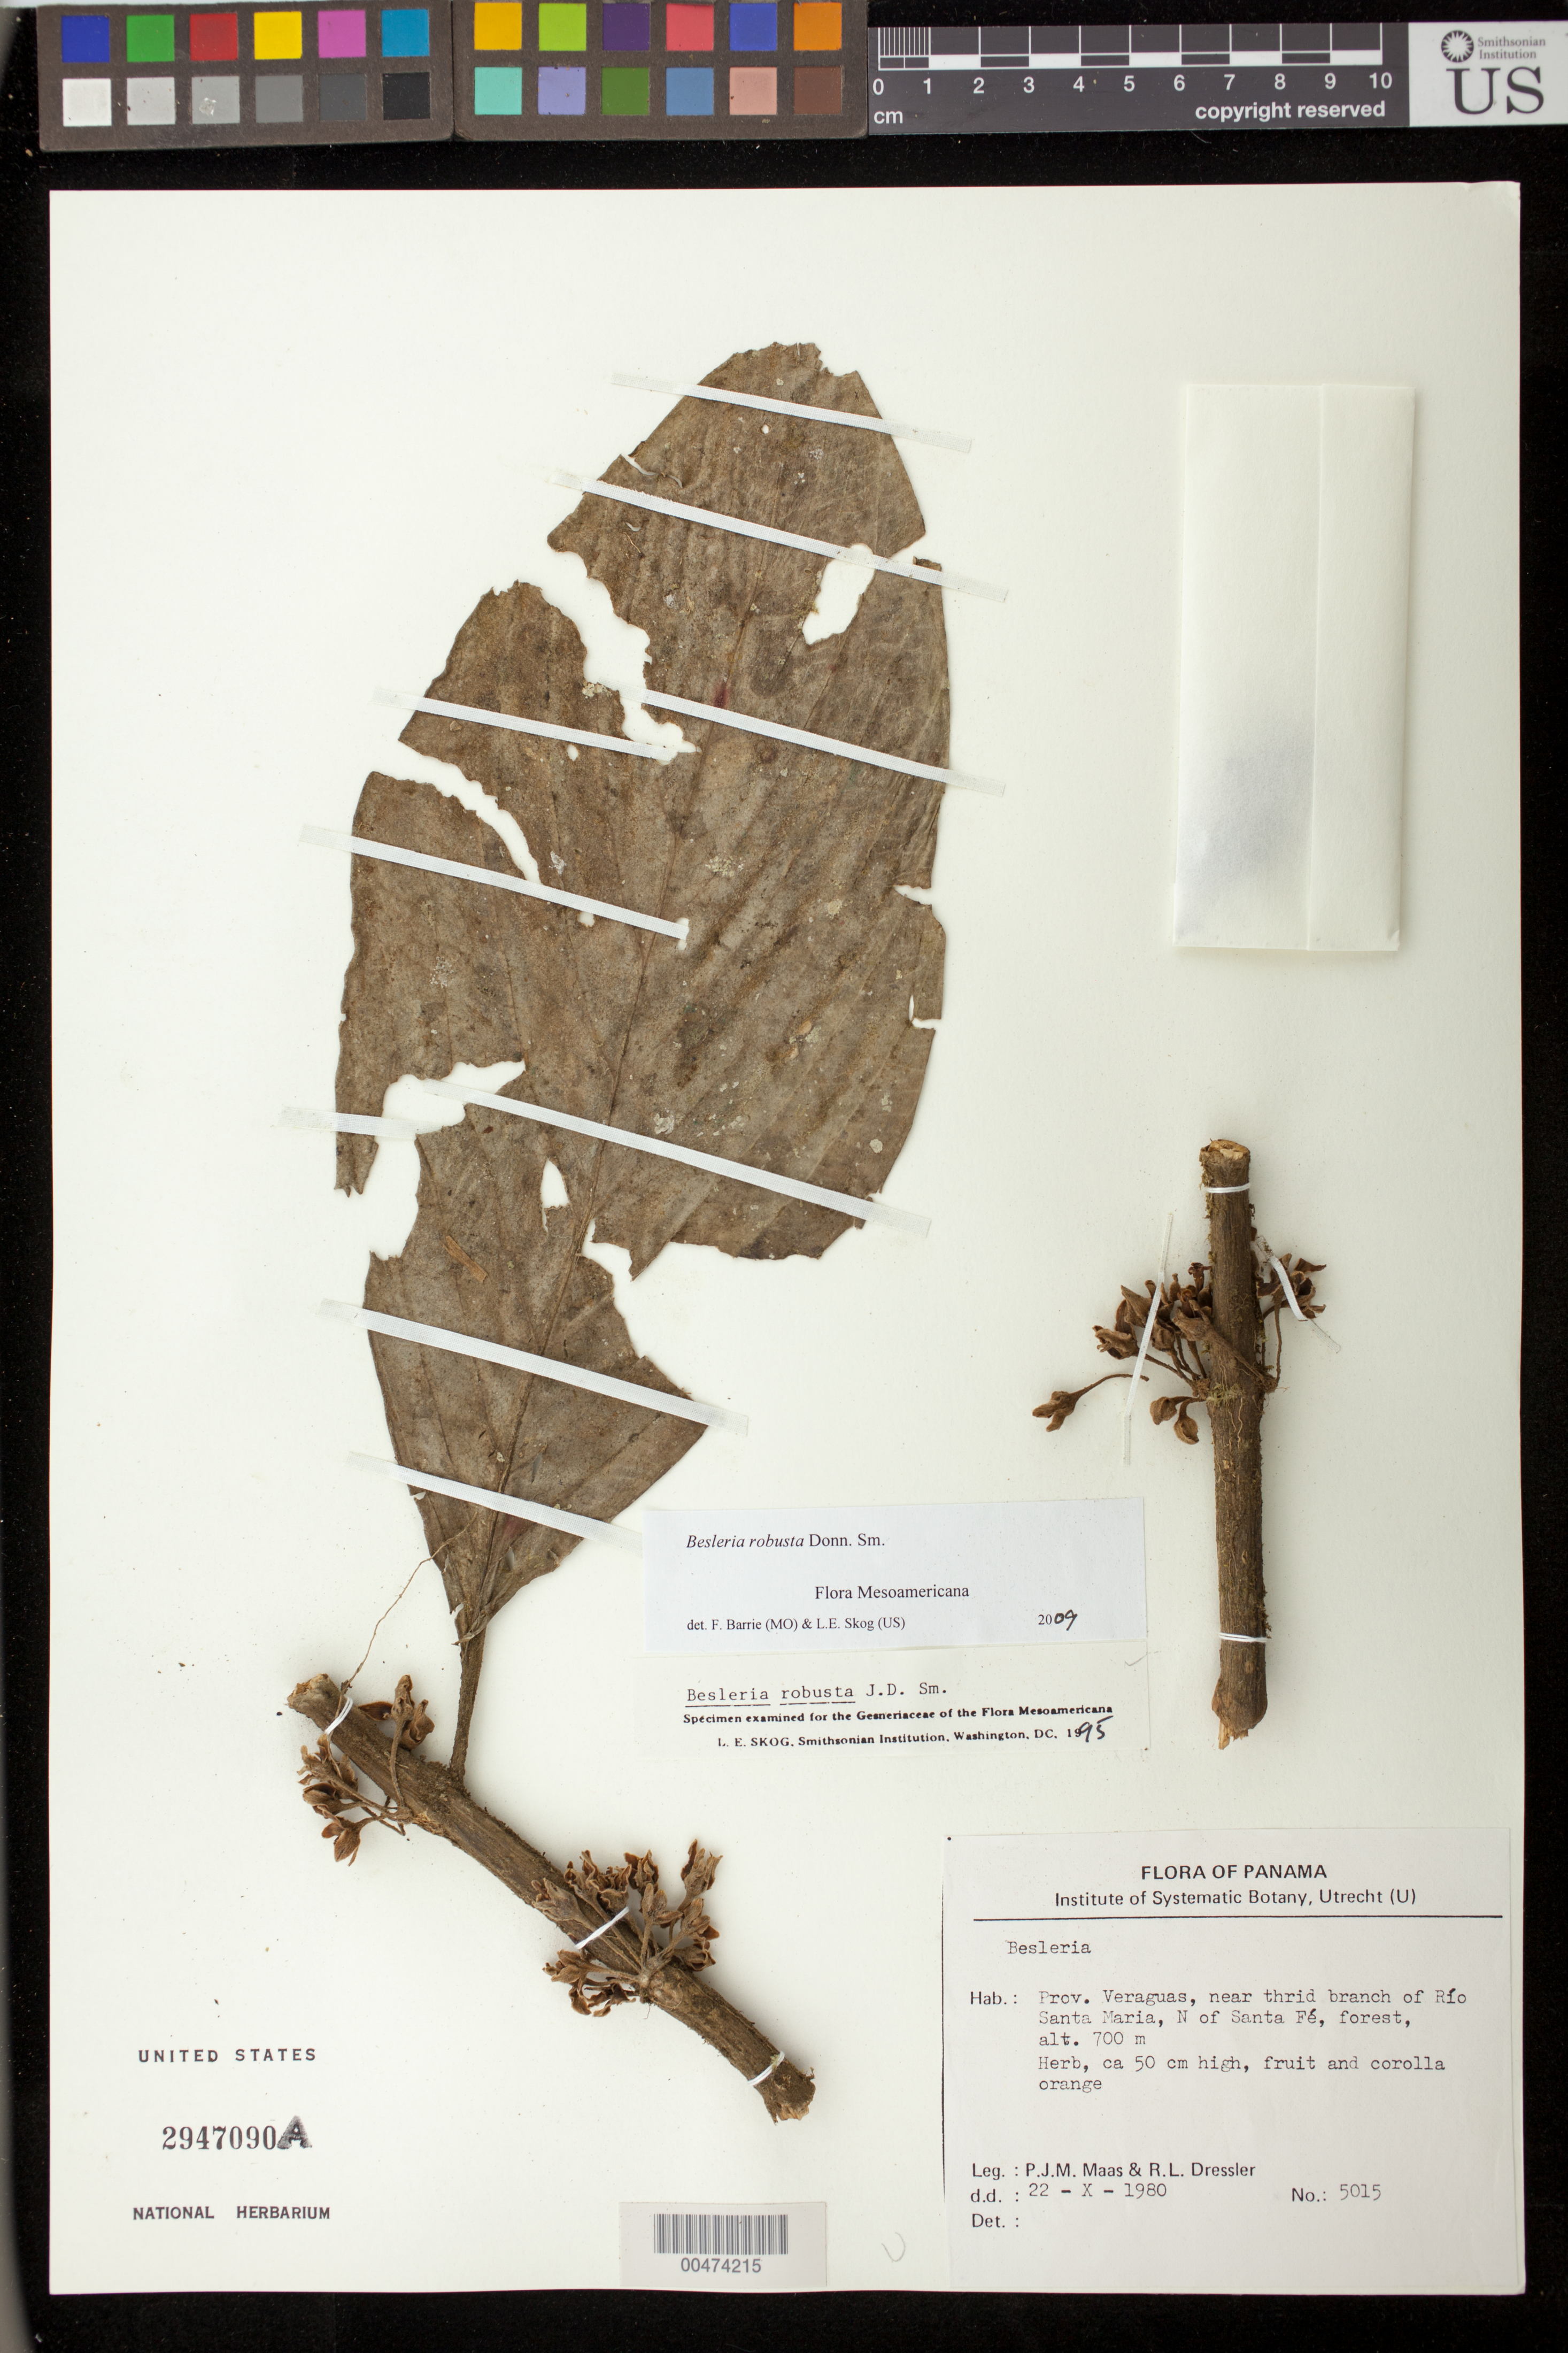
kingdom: Plantae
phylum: Tracheophyta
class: Magnoliopsida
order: Lamiales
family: Gesneriaceae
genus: Besleria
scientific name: Besleria robusta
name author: Donn. Sm.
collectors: P. Maas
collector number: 50155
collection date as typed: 22 Oct 1980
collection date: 1980-10-22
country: Panama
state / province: Veraguas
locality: Rio Santa Maria, N of Santa Fe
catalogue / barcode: US 2947090A